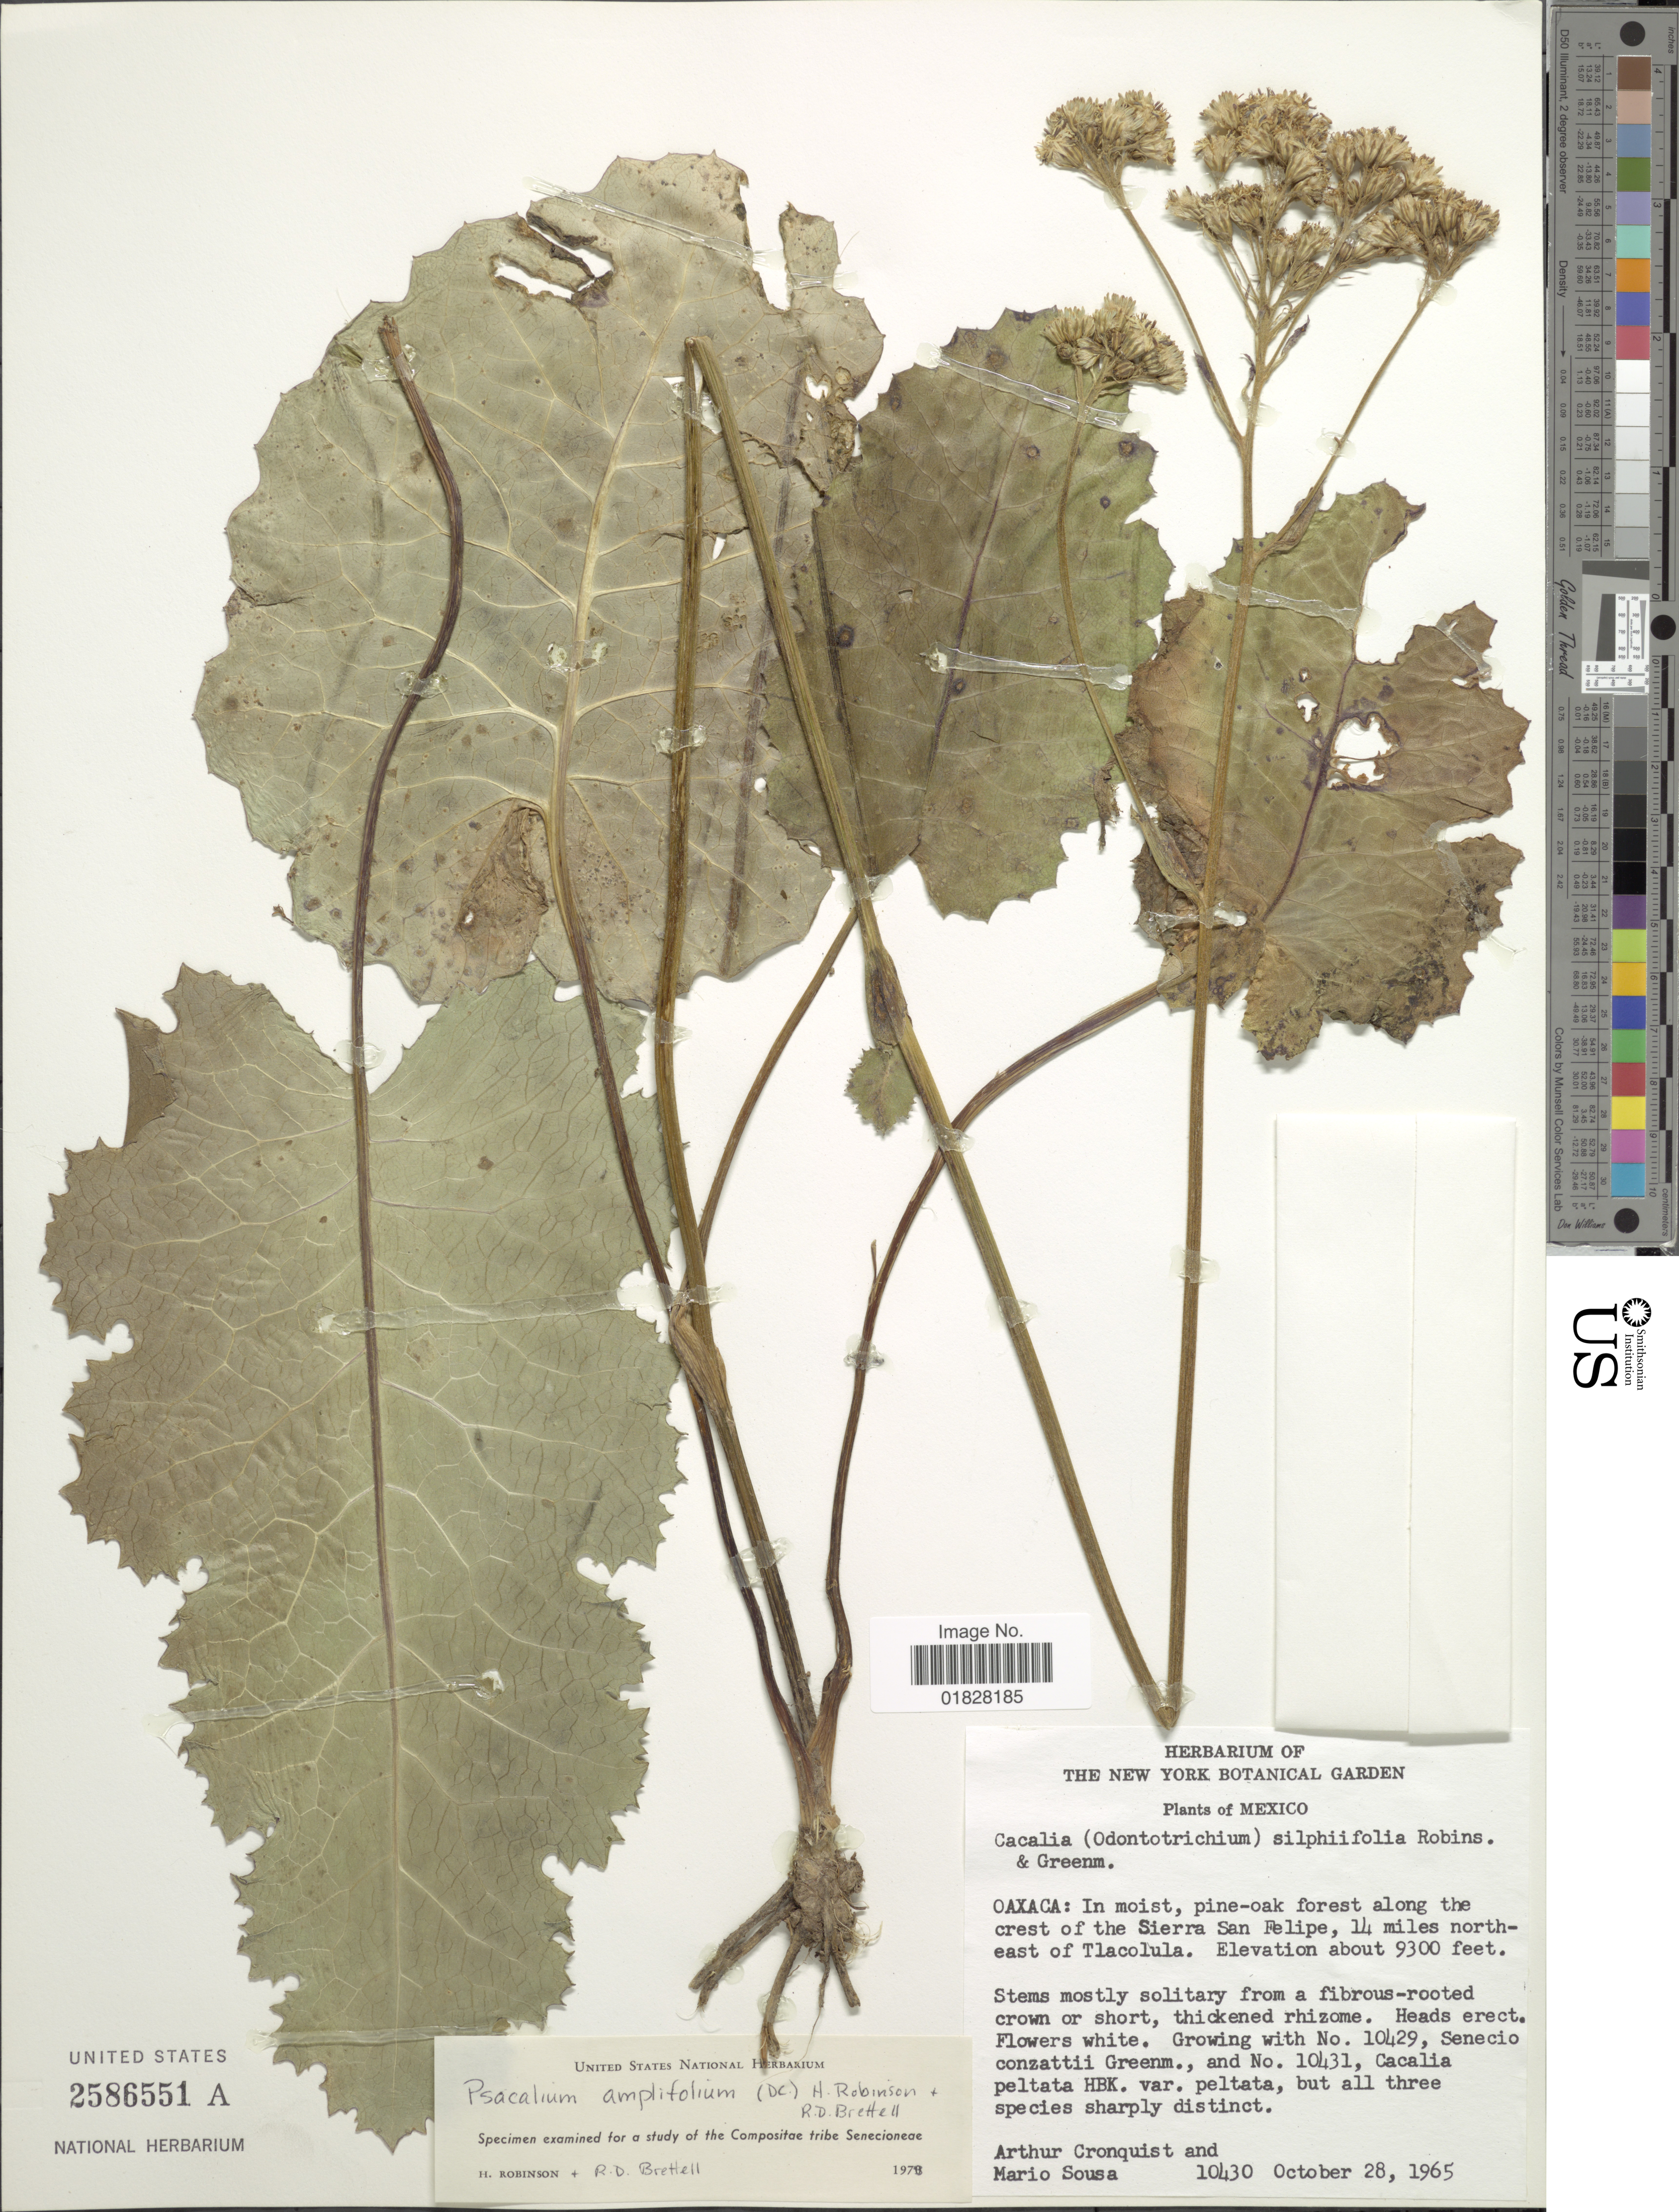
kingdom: Plantae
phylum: Tracheophyta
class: Magnoliopsida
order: Asterales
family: Asteraceae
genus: Psacalium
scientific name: Psacalium amplifolium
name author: (DC.) H. Rob. & Brettell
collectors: A. J. Cronquist & M. Sousa S.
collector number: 10430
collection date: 1965-10-28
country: Mexico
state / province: Oaxaca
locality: Oaxaca: In moist, pine-oak forest along the crest of the Sierra San Felipe, 14 miles north-east of Tlacolula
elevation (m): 2835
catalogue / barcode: US 2586551A